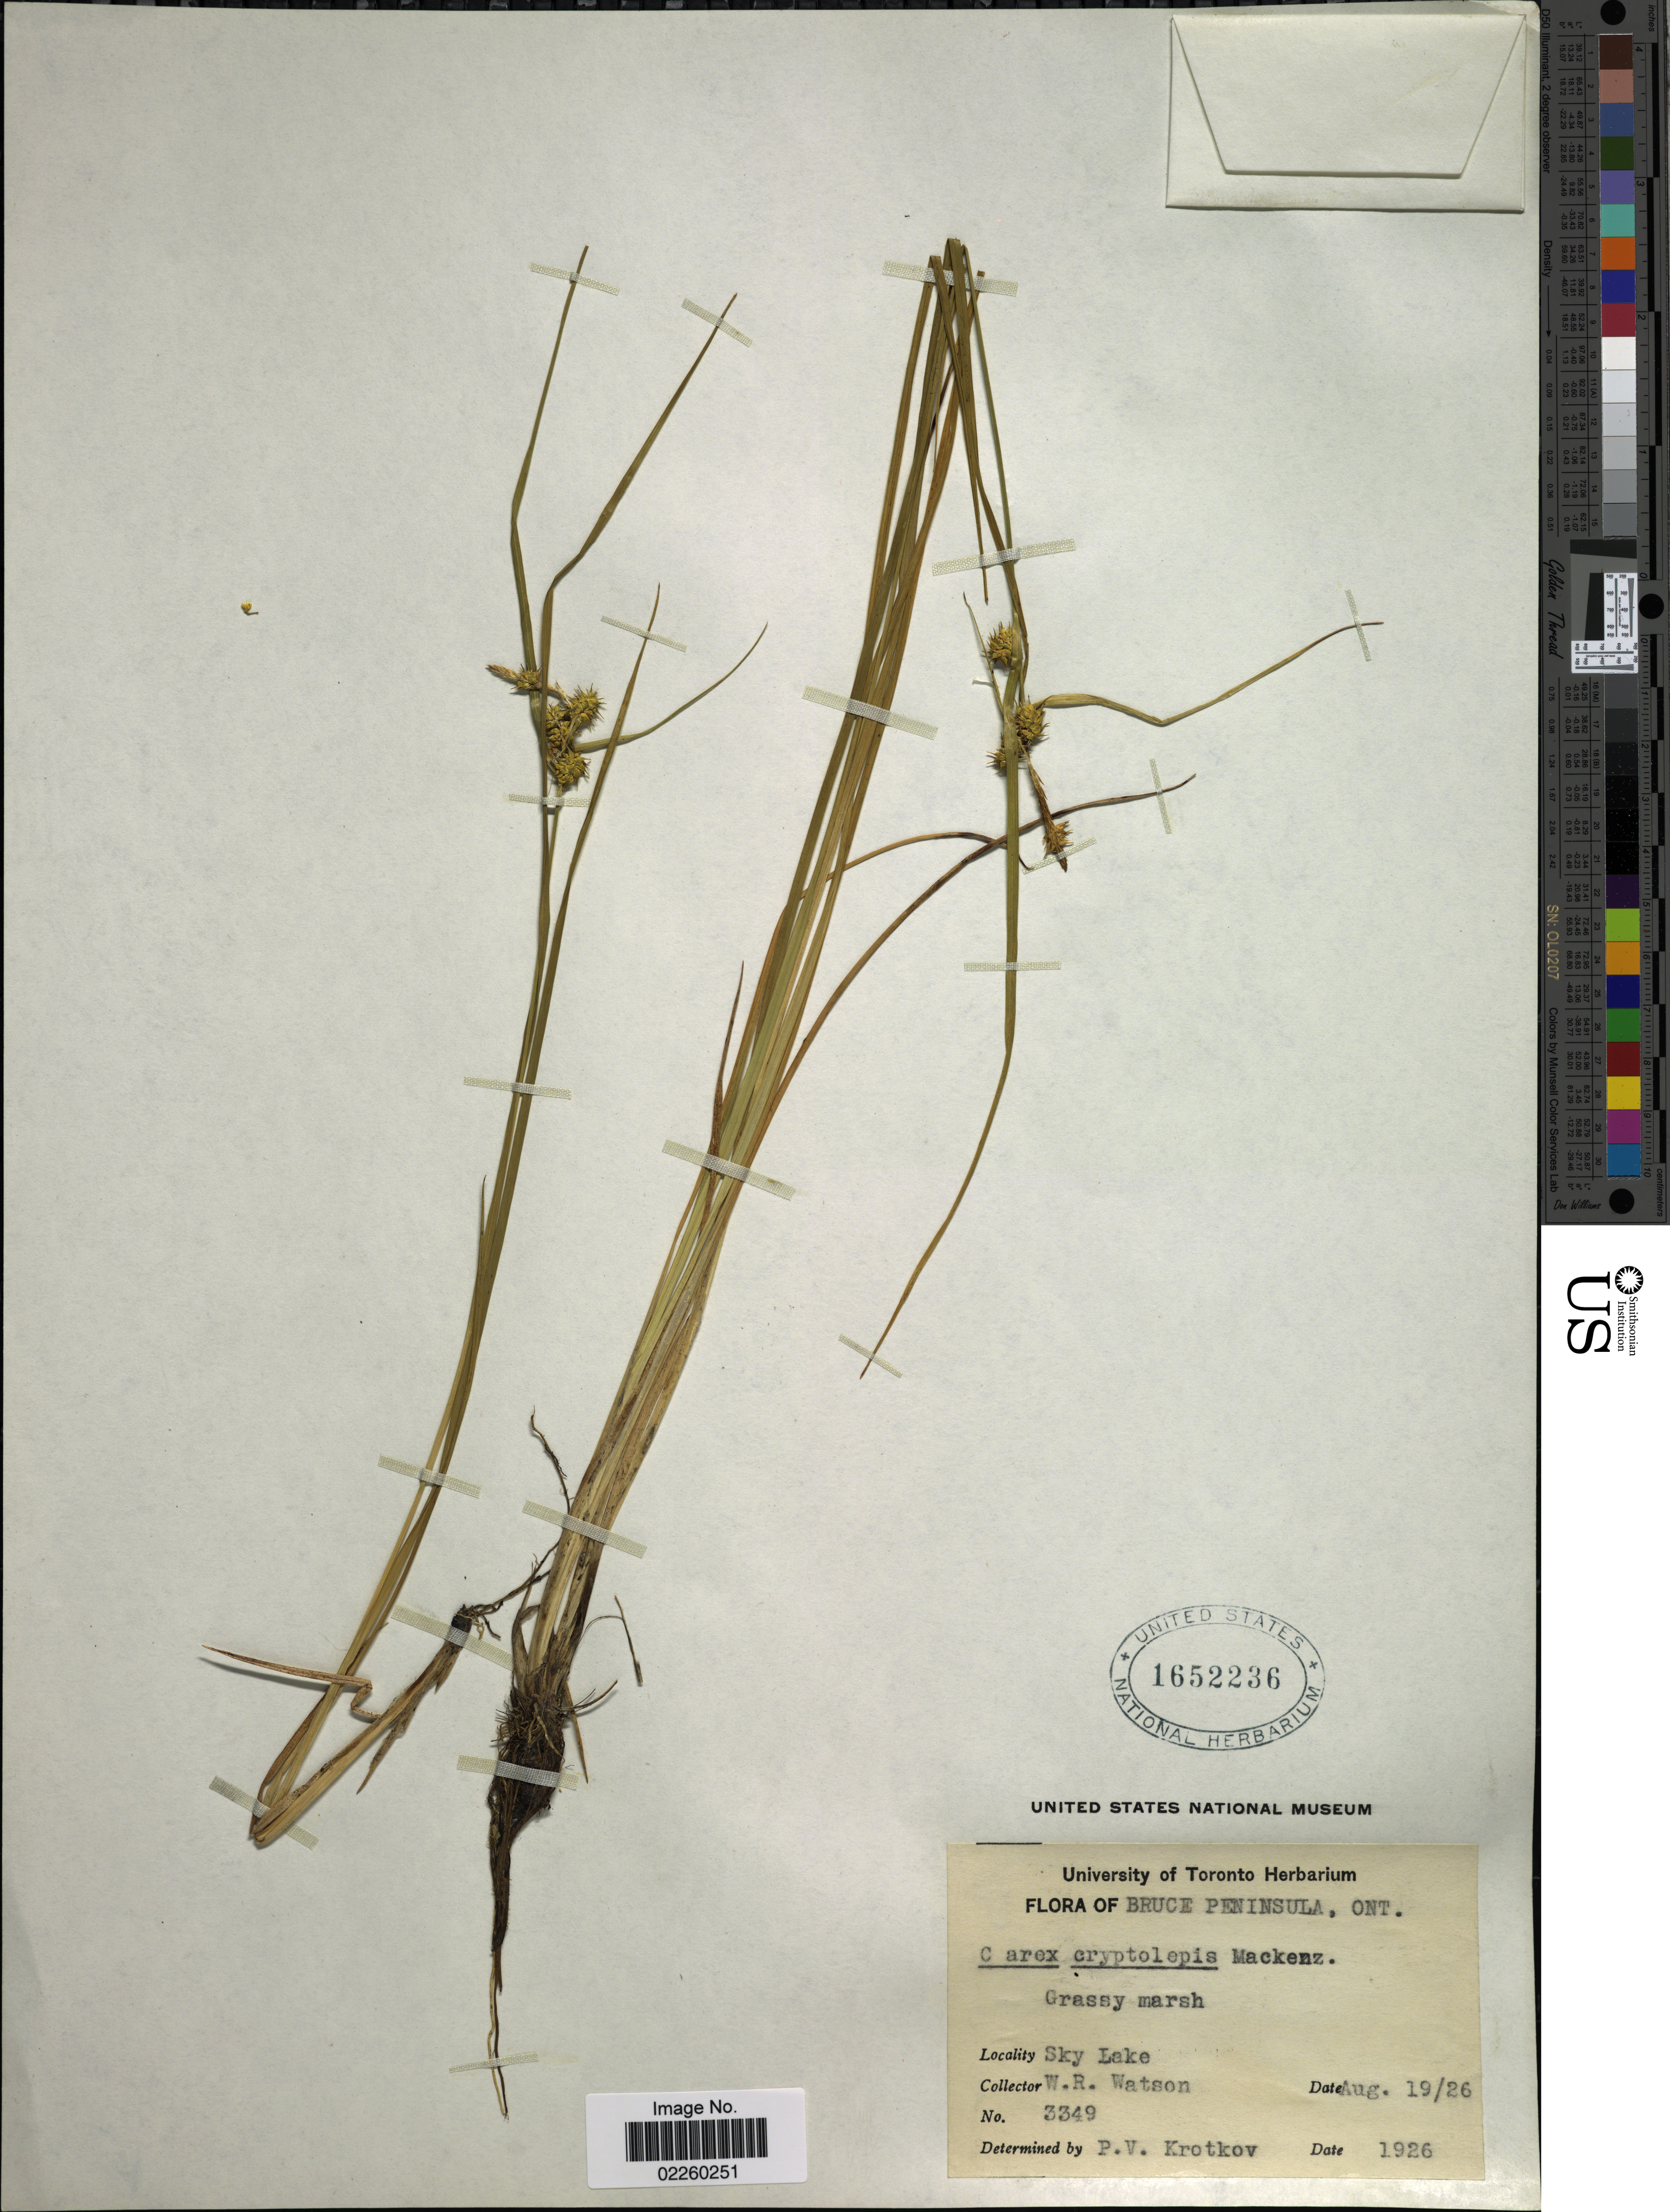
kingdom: Plantae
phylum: Tracheophyta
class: Liliopsida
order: Poales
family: Cyperaceae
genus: Carex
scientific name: Carex cryptolepis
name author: Mack.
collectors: W. R. Watson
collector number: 3349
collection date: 1926-08-19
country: Canada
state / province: Ontario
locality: Bruce Peninsula, Sky Lake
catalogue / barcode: US 1652236